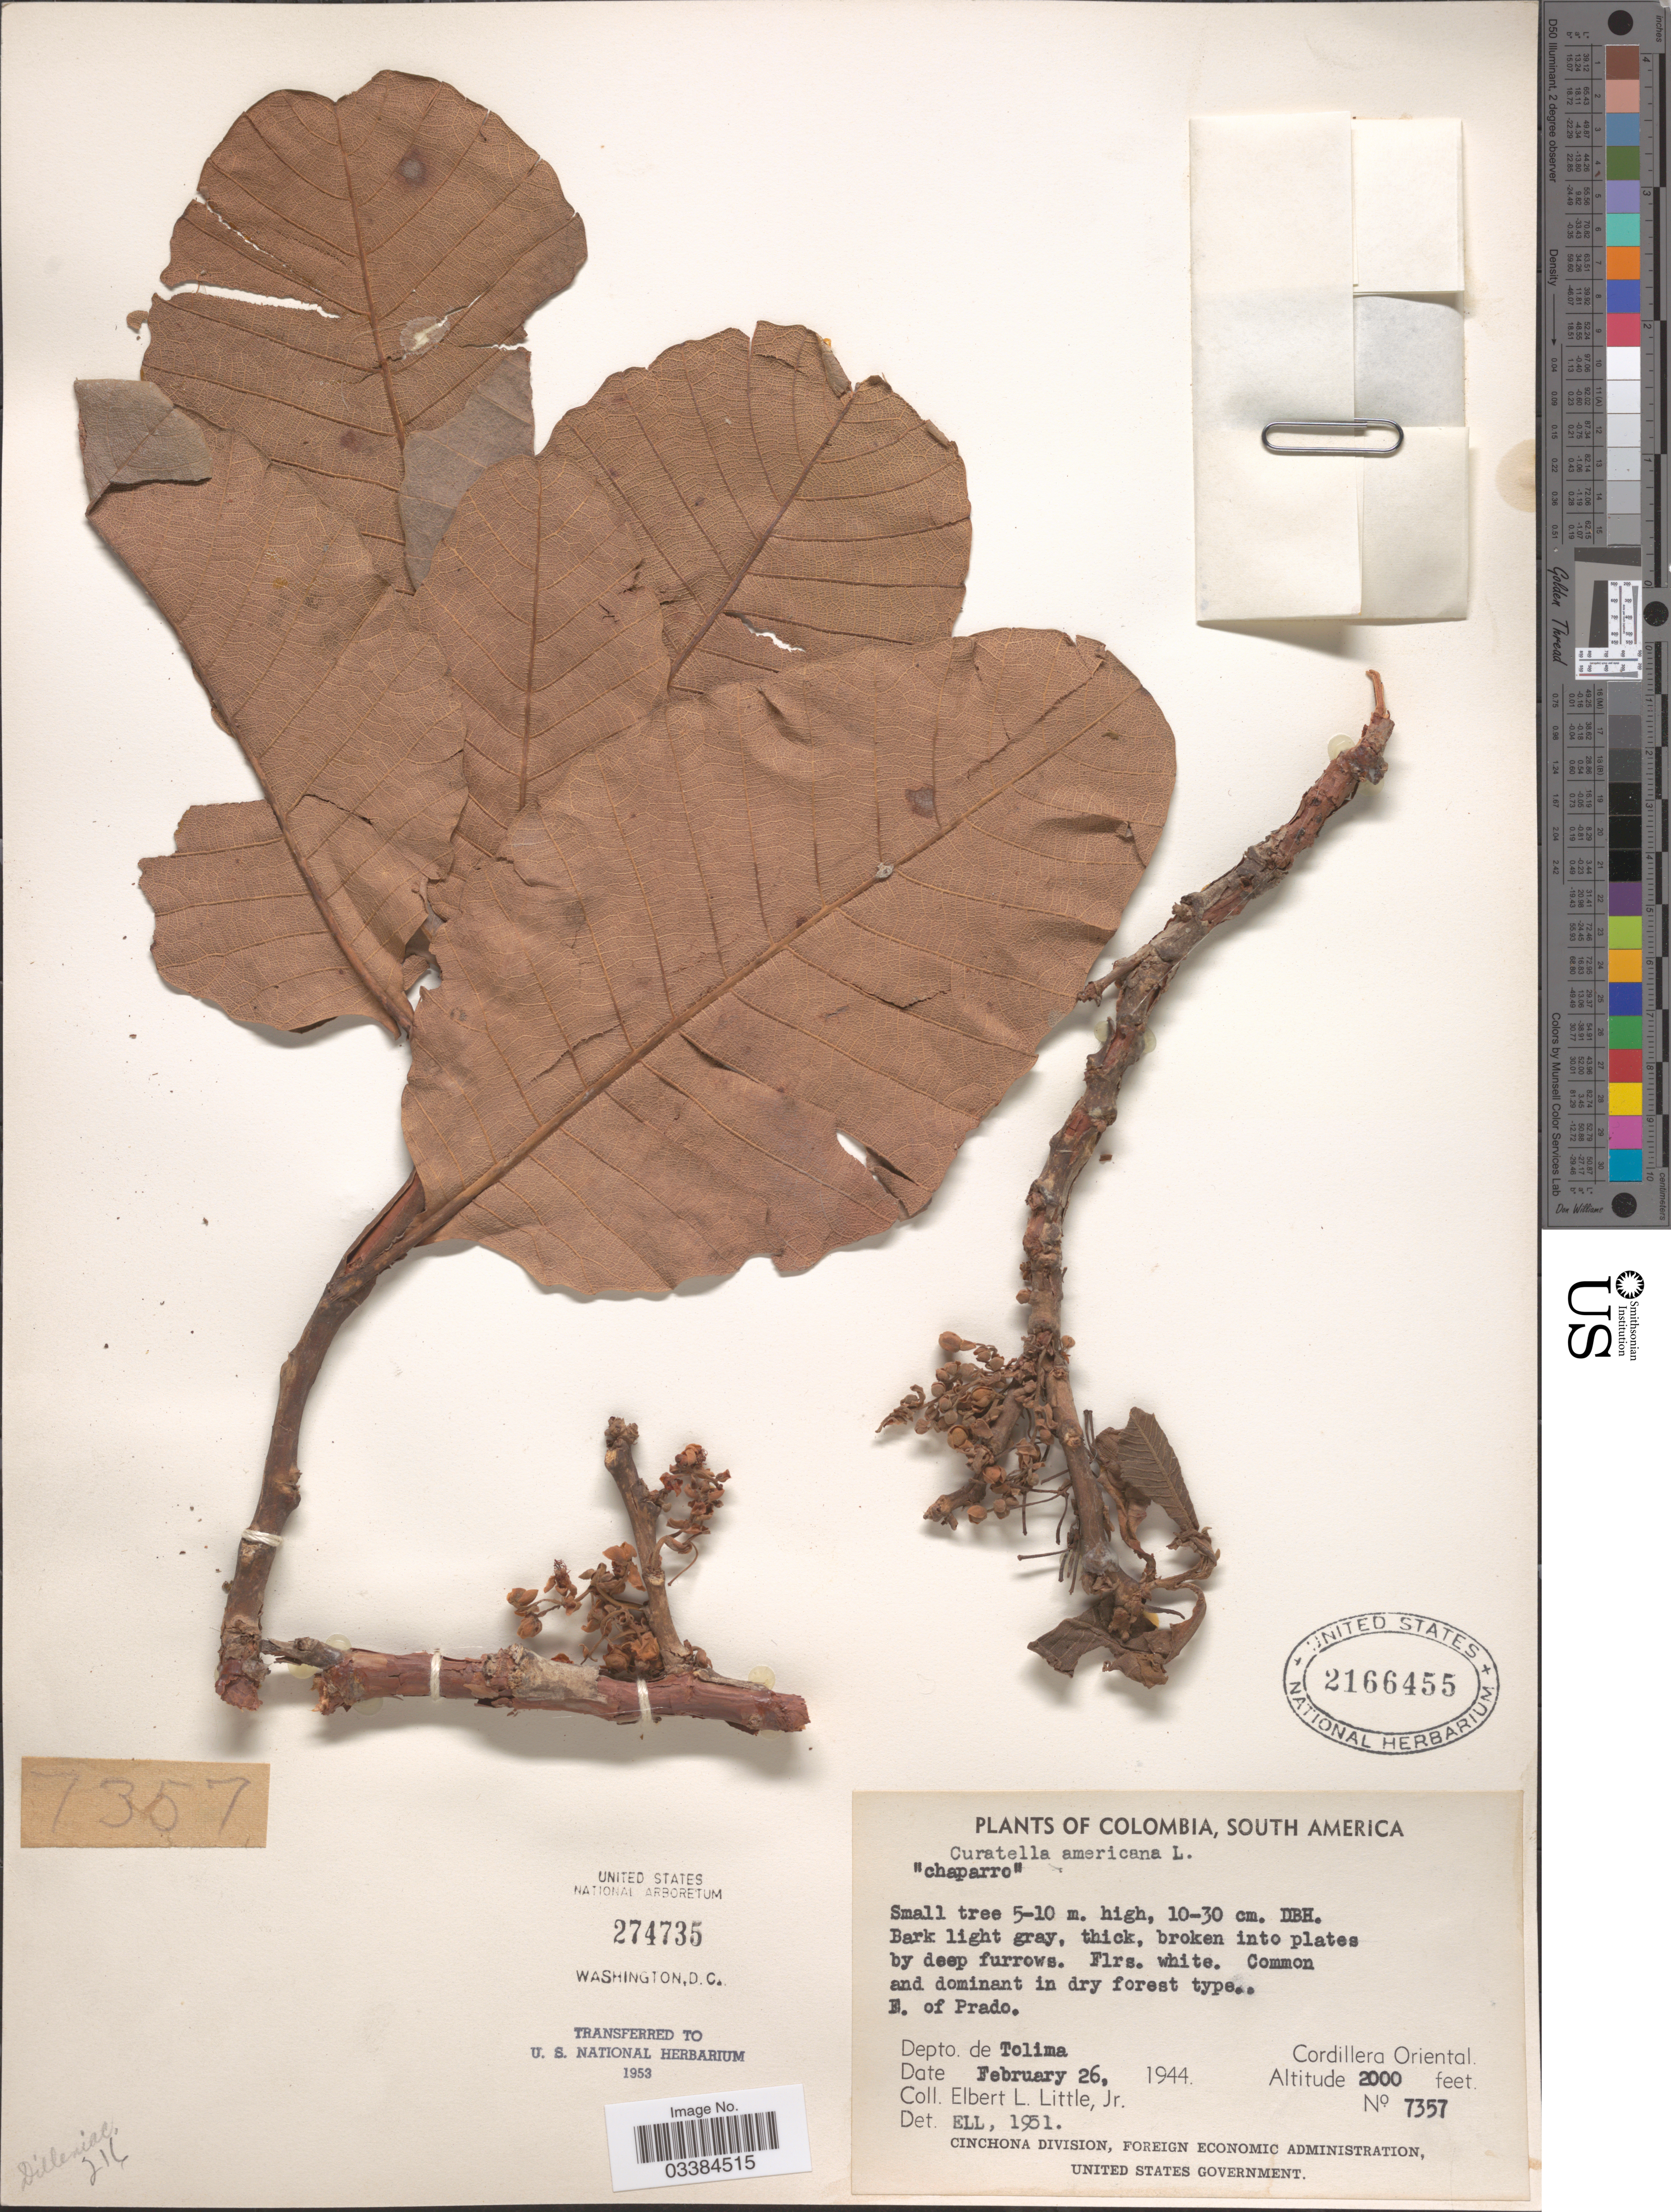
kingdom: Plantae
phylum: Tracheophyta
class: Magnoliopsida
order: Dilleniales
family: Dilleniaceae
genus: Curatella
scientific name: Curatella americana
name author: L.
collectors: E. L. Little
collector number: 7357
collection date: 1944-02-26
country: Colombia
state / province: Tolima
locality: E. of Prado. Depto. de Tolima. Cordillera Oriental.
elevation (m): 610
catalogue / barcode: US 2166455